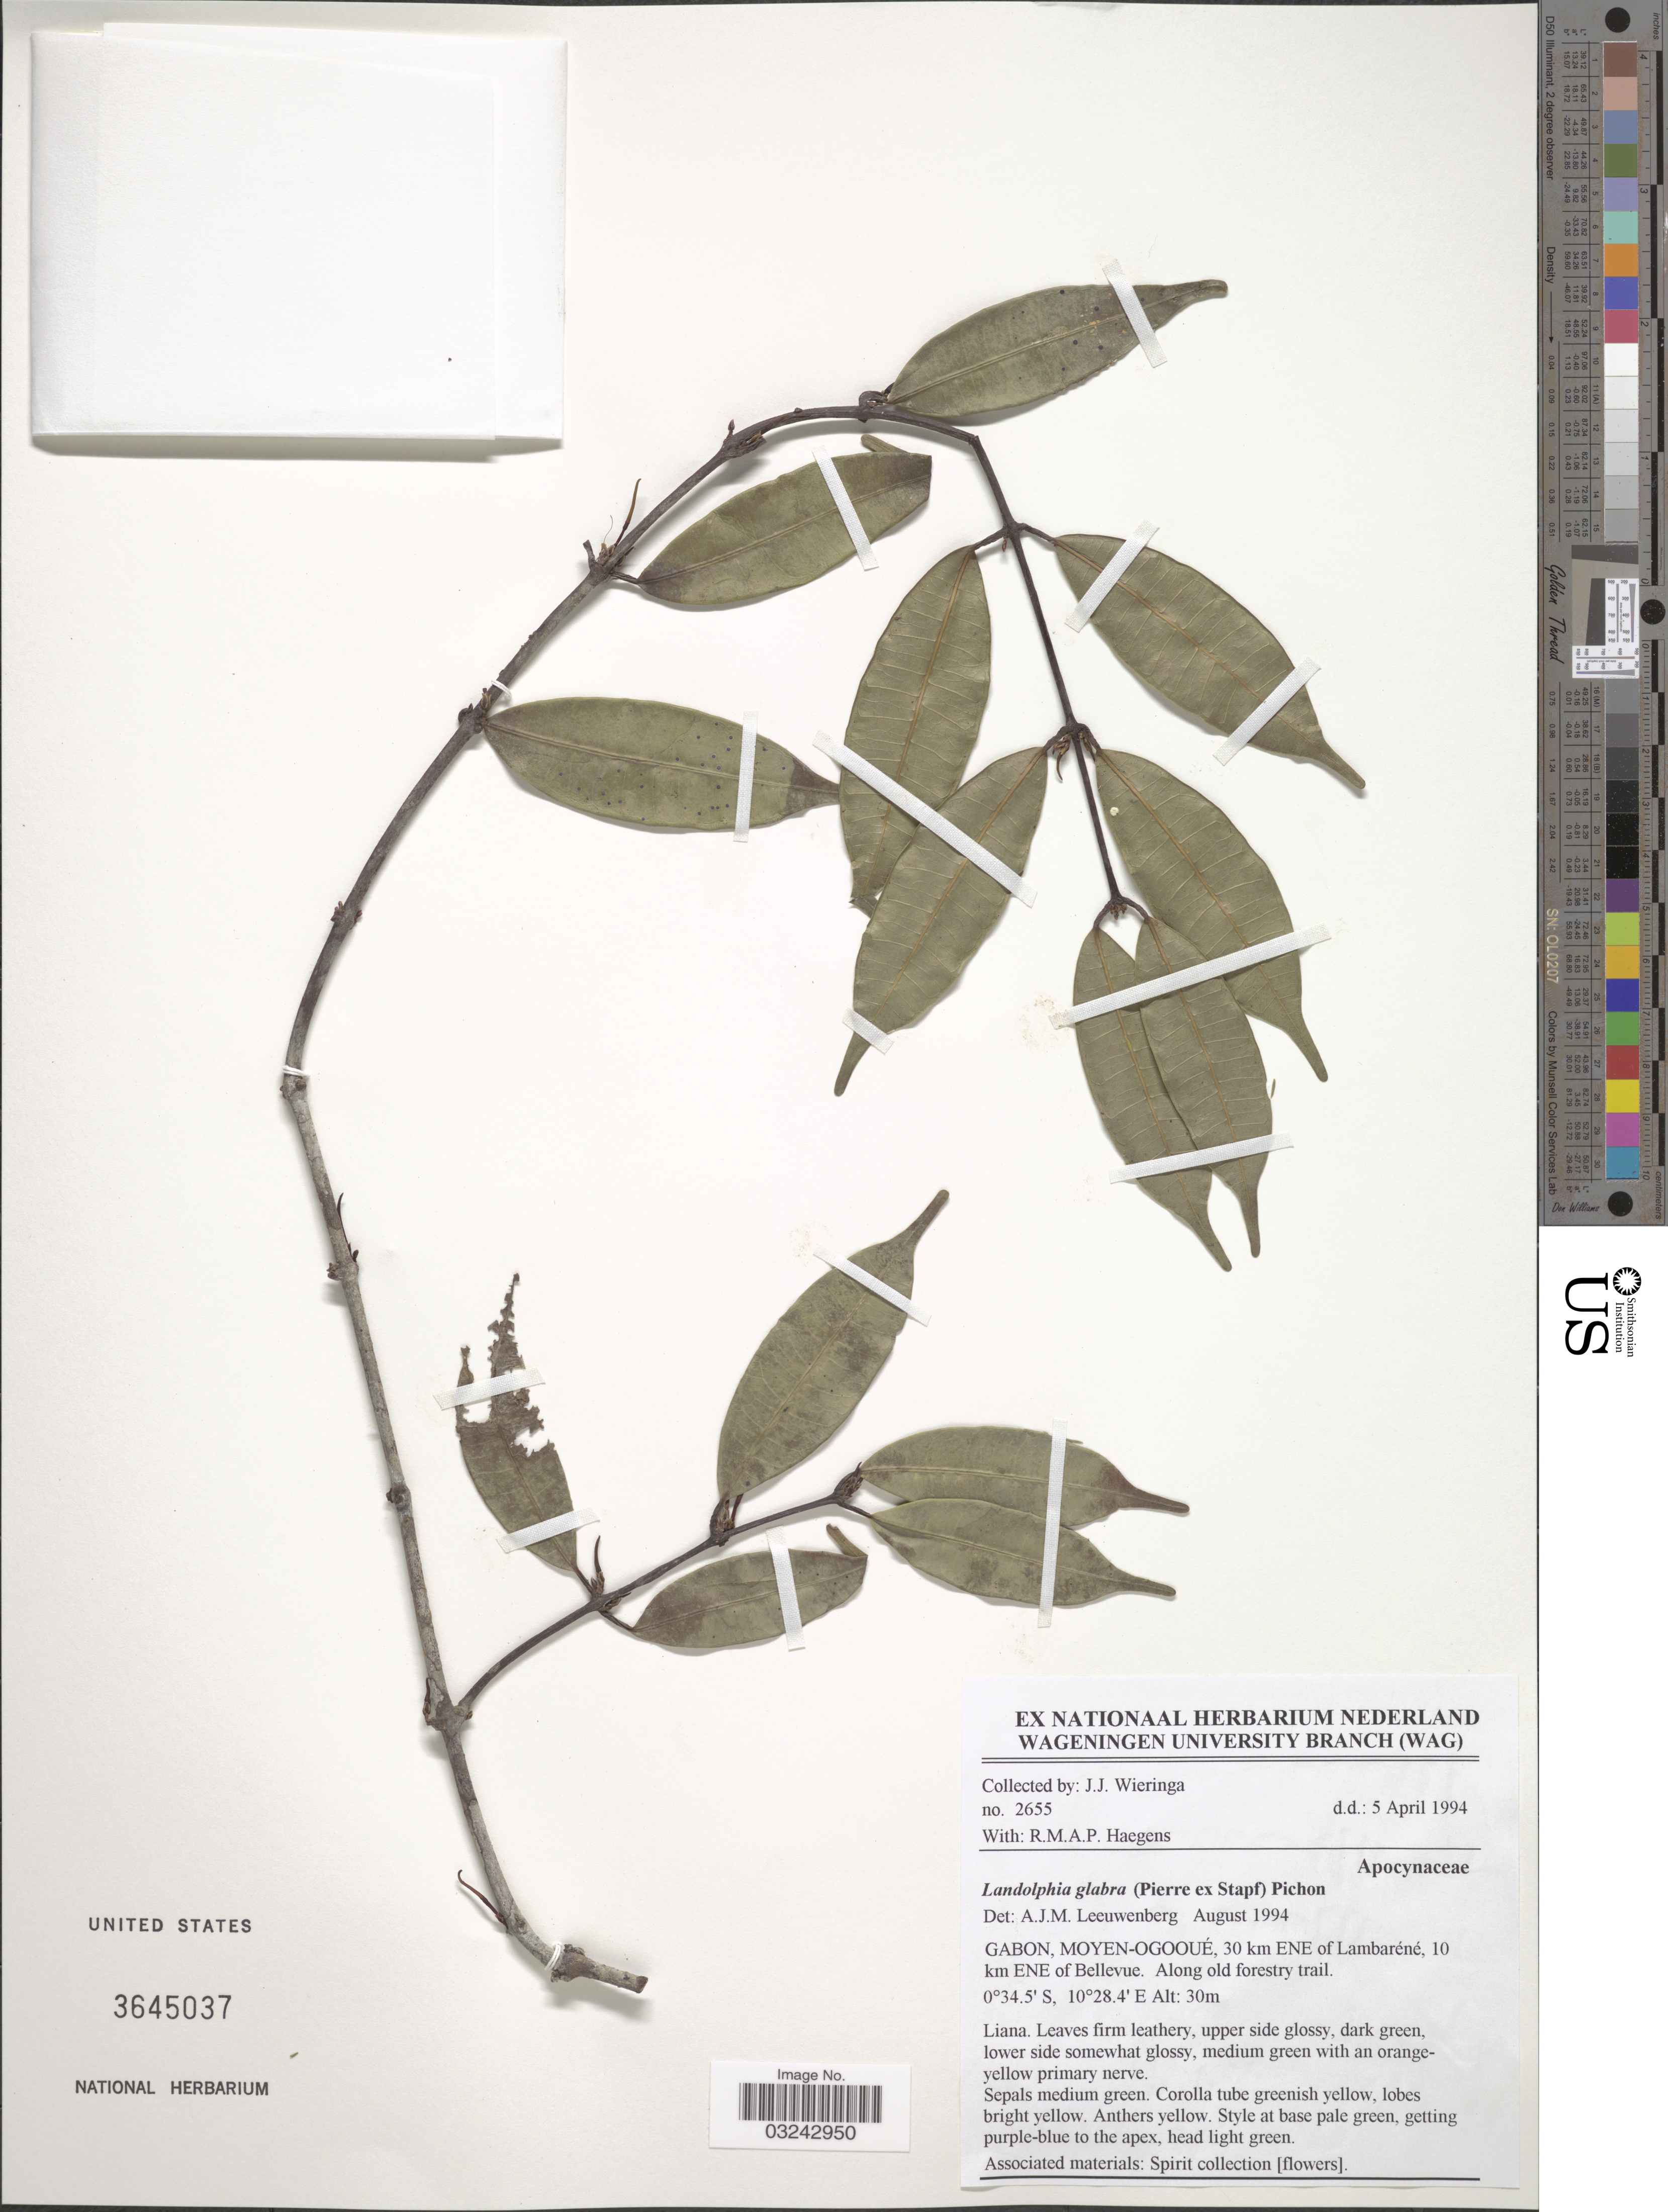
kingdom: Plantae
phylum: Tracheophyta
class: Magnoliopsida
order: Gentianales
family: Apocynaceae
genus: Landolphia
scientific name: Landolphia glabra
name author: (Pierre ex Stapf) Pichon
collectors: J. Wieringa & R. Haegens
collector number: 2655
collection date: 1994-04-05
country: Gabon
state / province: Moyen-Ogooue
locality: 30 km ENE of Lambaréné, 10 km ENE of Bellevue.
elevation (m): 30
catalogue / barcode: US 3645037